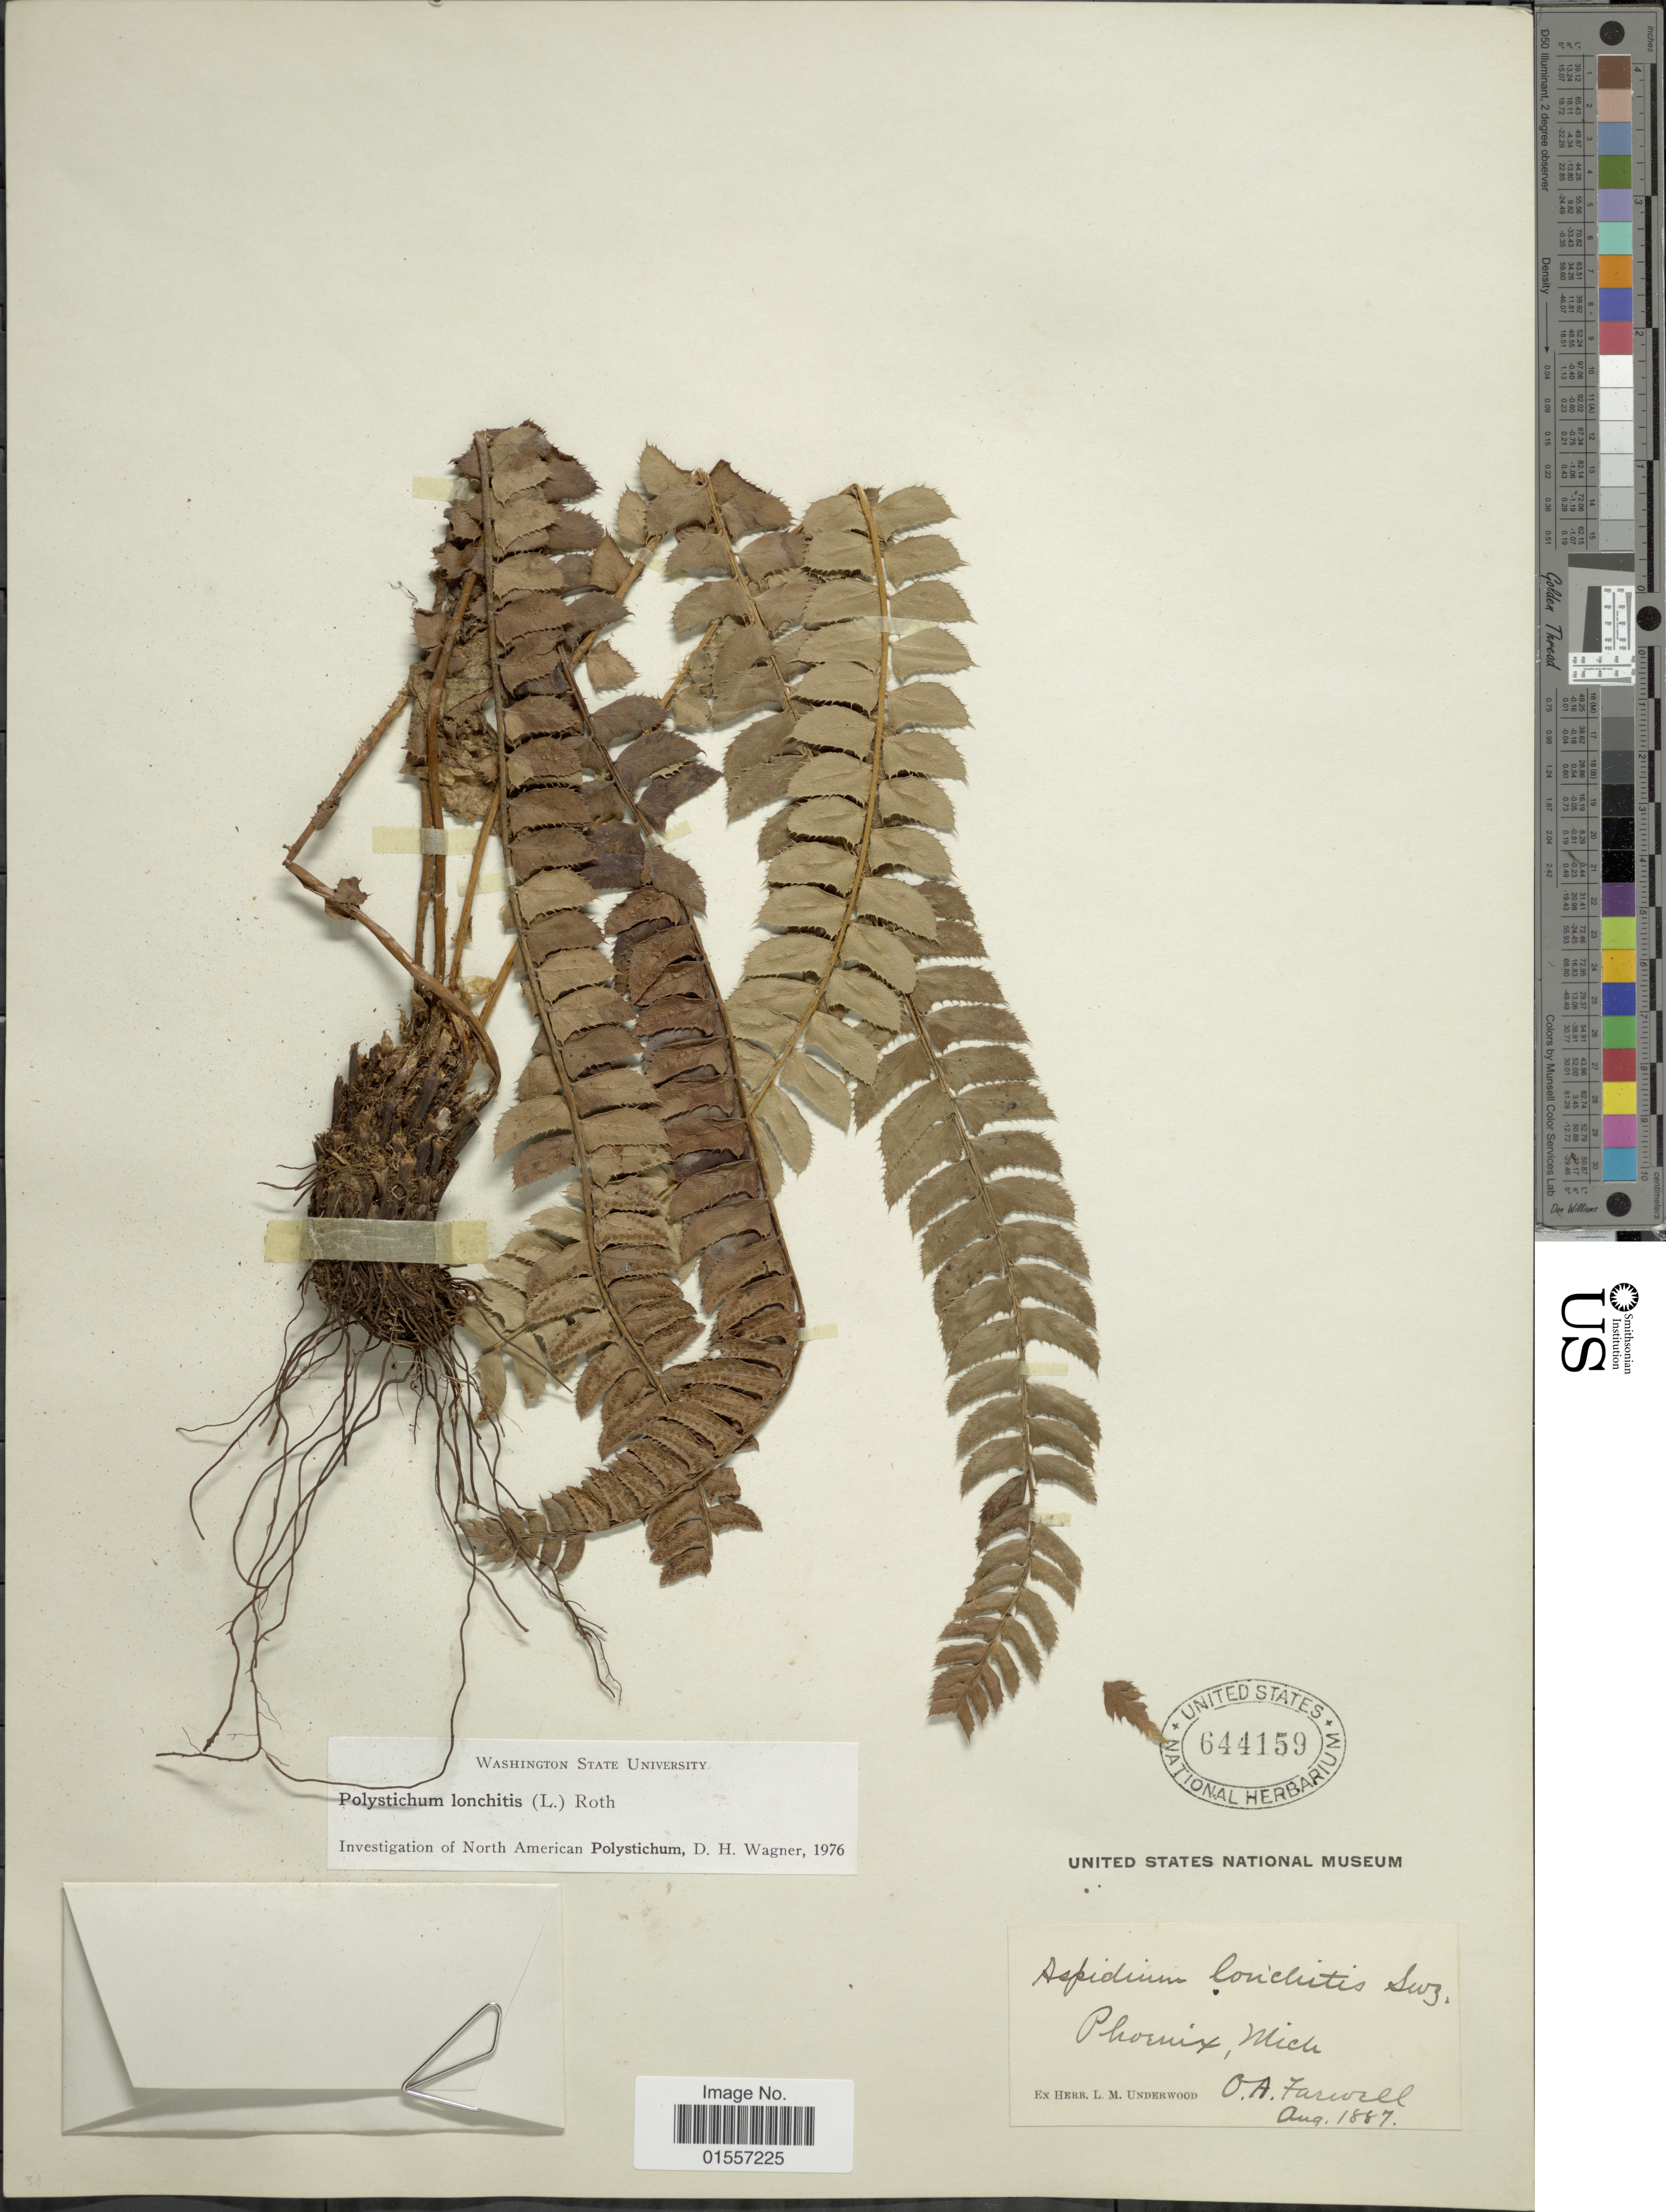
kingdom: Plantae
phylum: Tracheophyta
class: Polypodiopsida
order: Polypodiales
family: Dryopteridaceae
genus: Polystichum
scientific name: Polystichum lonchitis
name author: (Roth) L.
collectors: O. Farwell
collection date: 1887-08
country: United States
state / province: Michigan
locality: Phoenix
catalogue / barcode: US 644159